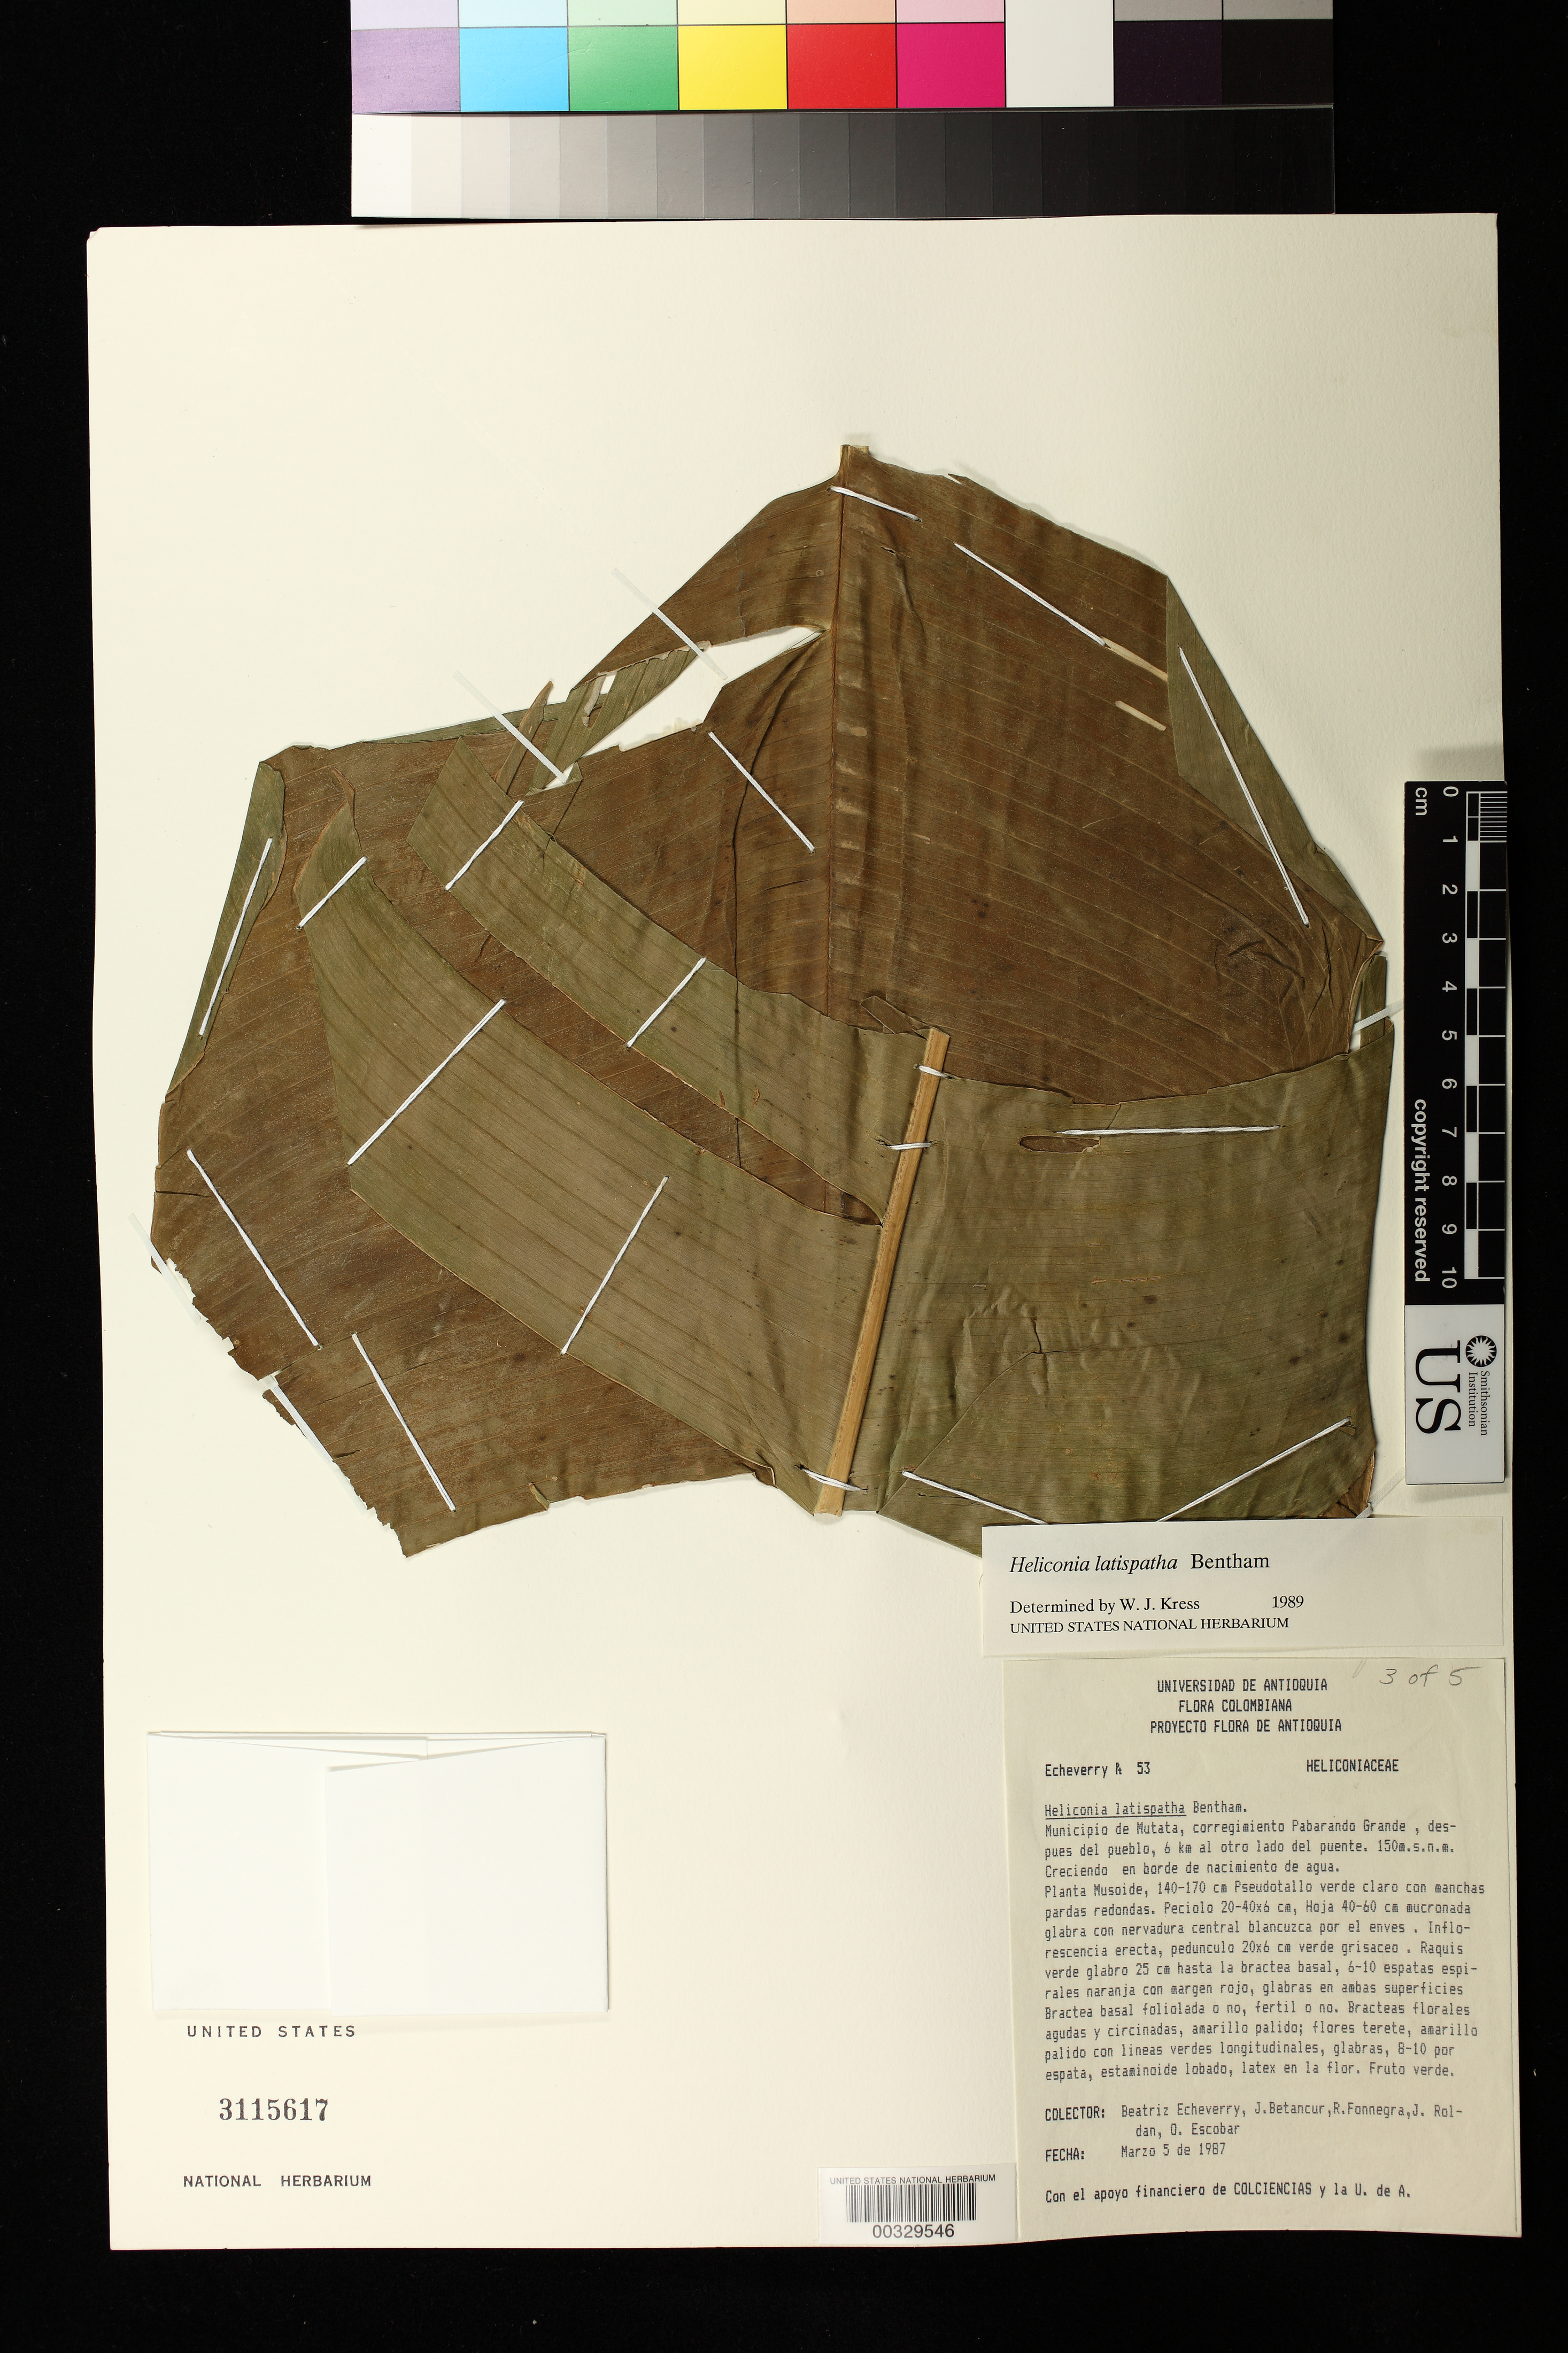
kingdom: Plantae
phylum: Tracheophyta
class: Liliopsida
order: Zingiberales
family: Heliconiaceae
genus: Heliconia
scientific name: Heliconia latispatha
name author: Benth.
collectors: B. Echeverry, J. C. Betancur, R. Fonnegra G., F. J. Roldán & O. D. Escobar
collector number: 53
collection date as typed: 05 Mar 1987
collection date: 1987-03-05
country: Colombia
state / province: Antioquia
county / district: Mutatá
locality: Mun of Mutata, Corregimiento Pavarando Grande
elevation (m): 150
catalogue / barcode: US 3115617